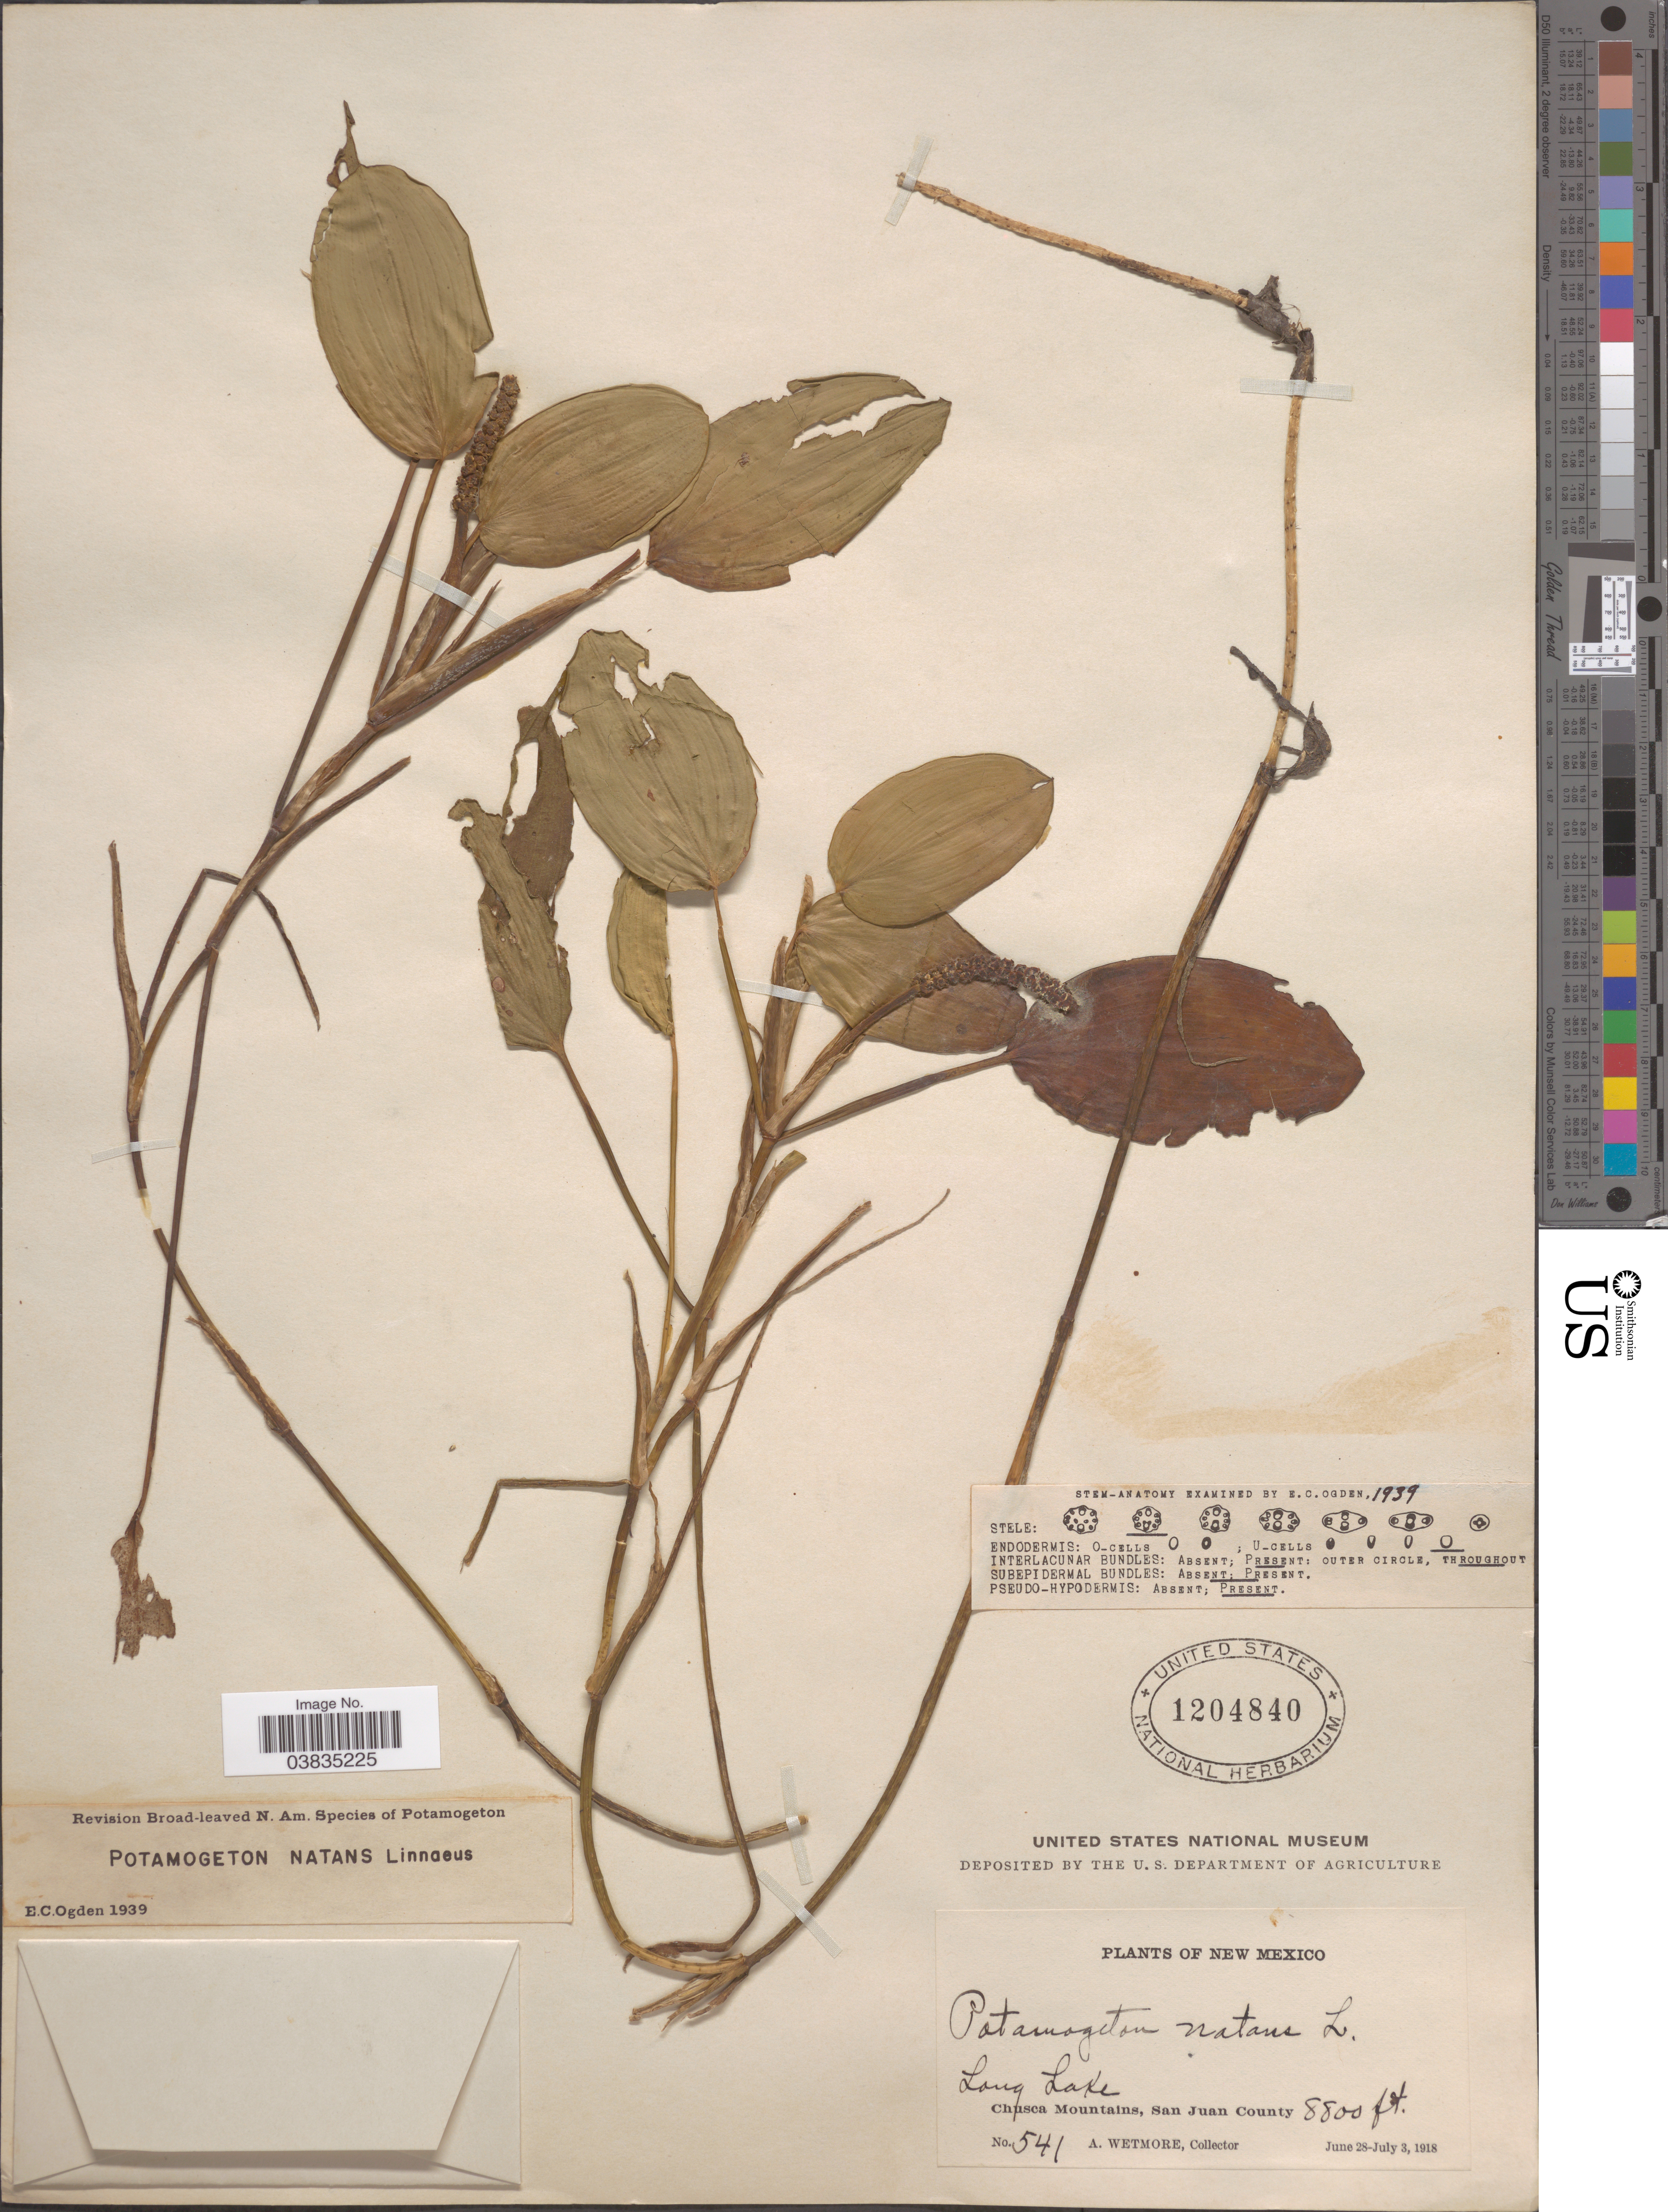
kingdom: Plantae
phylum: Tracheophyta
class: Liliopsida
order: Alismatales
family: Potamogetonaceae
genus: Potamogeton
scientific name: Potamogeton natans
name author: L.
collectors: A. Wetmore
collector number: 541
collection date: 1918-06-28/1918-07-03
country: United States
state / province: New Mexico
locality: Long Lake. Chusca Mountains, San Juan County.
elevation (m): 2682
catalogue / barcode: US 1204840